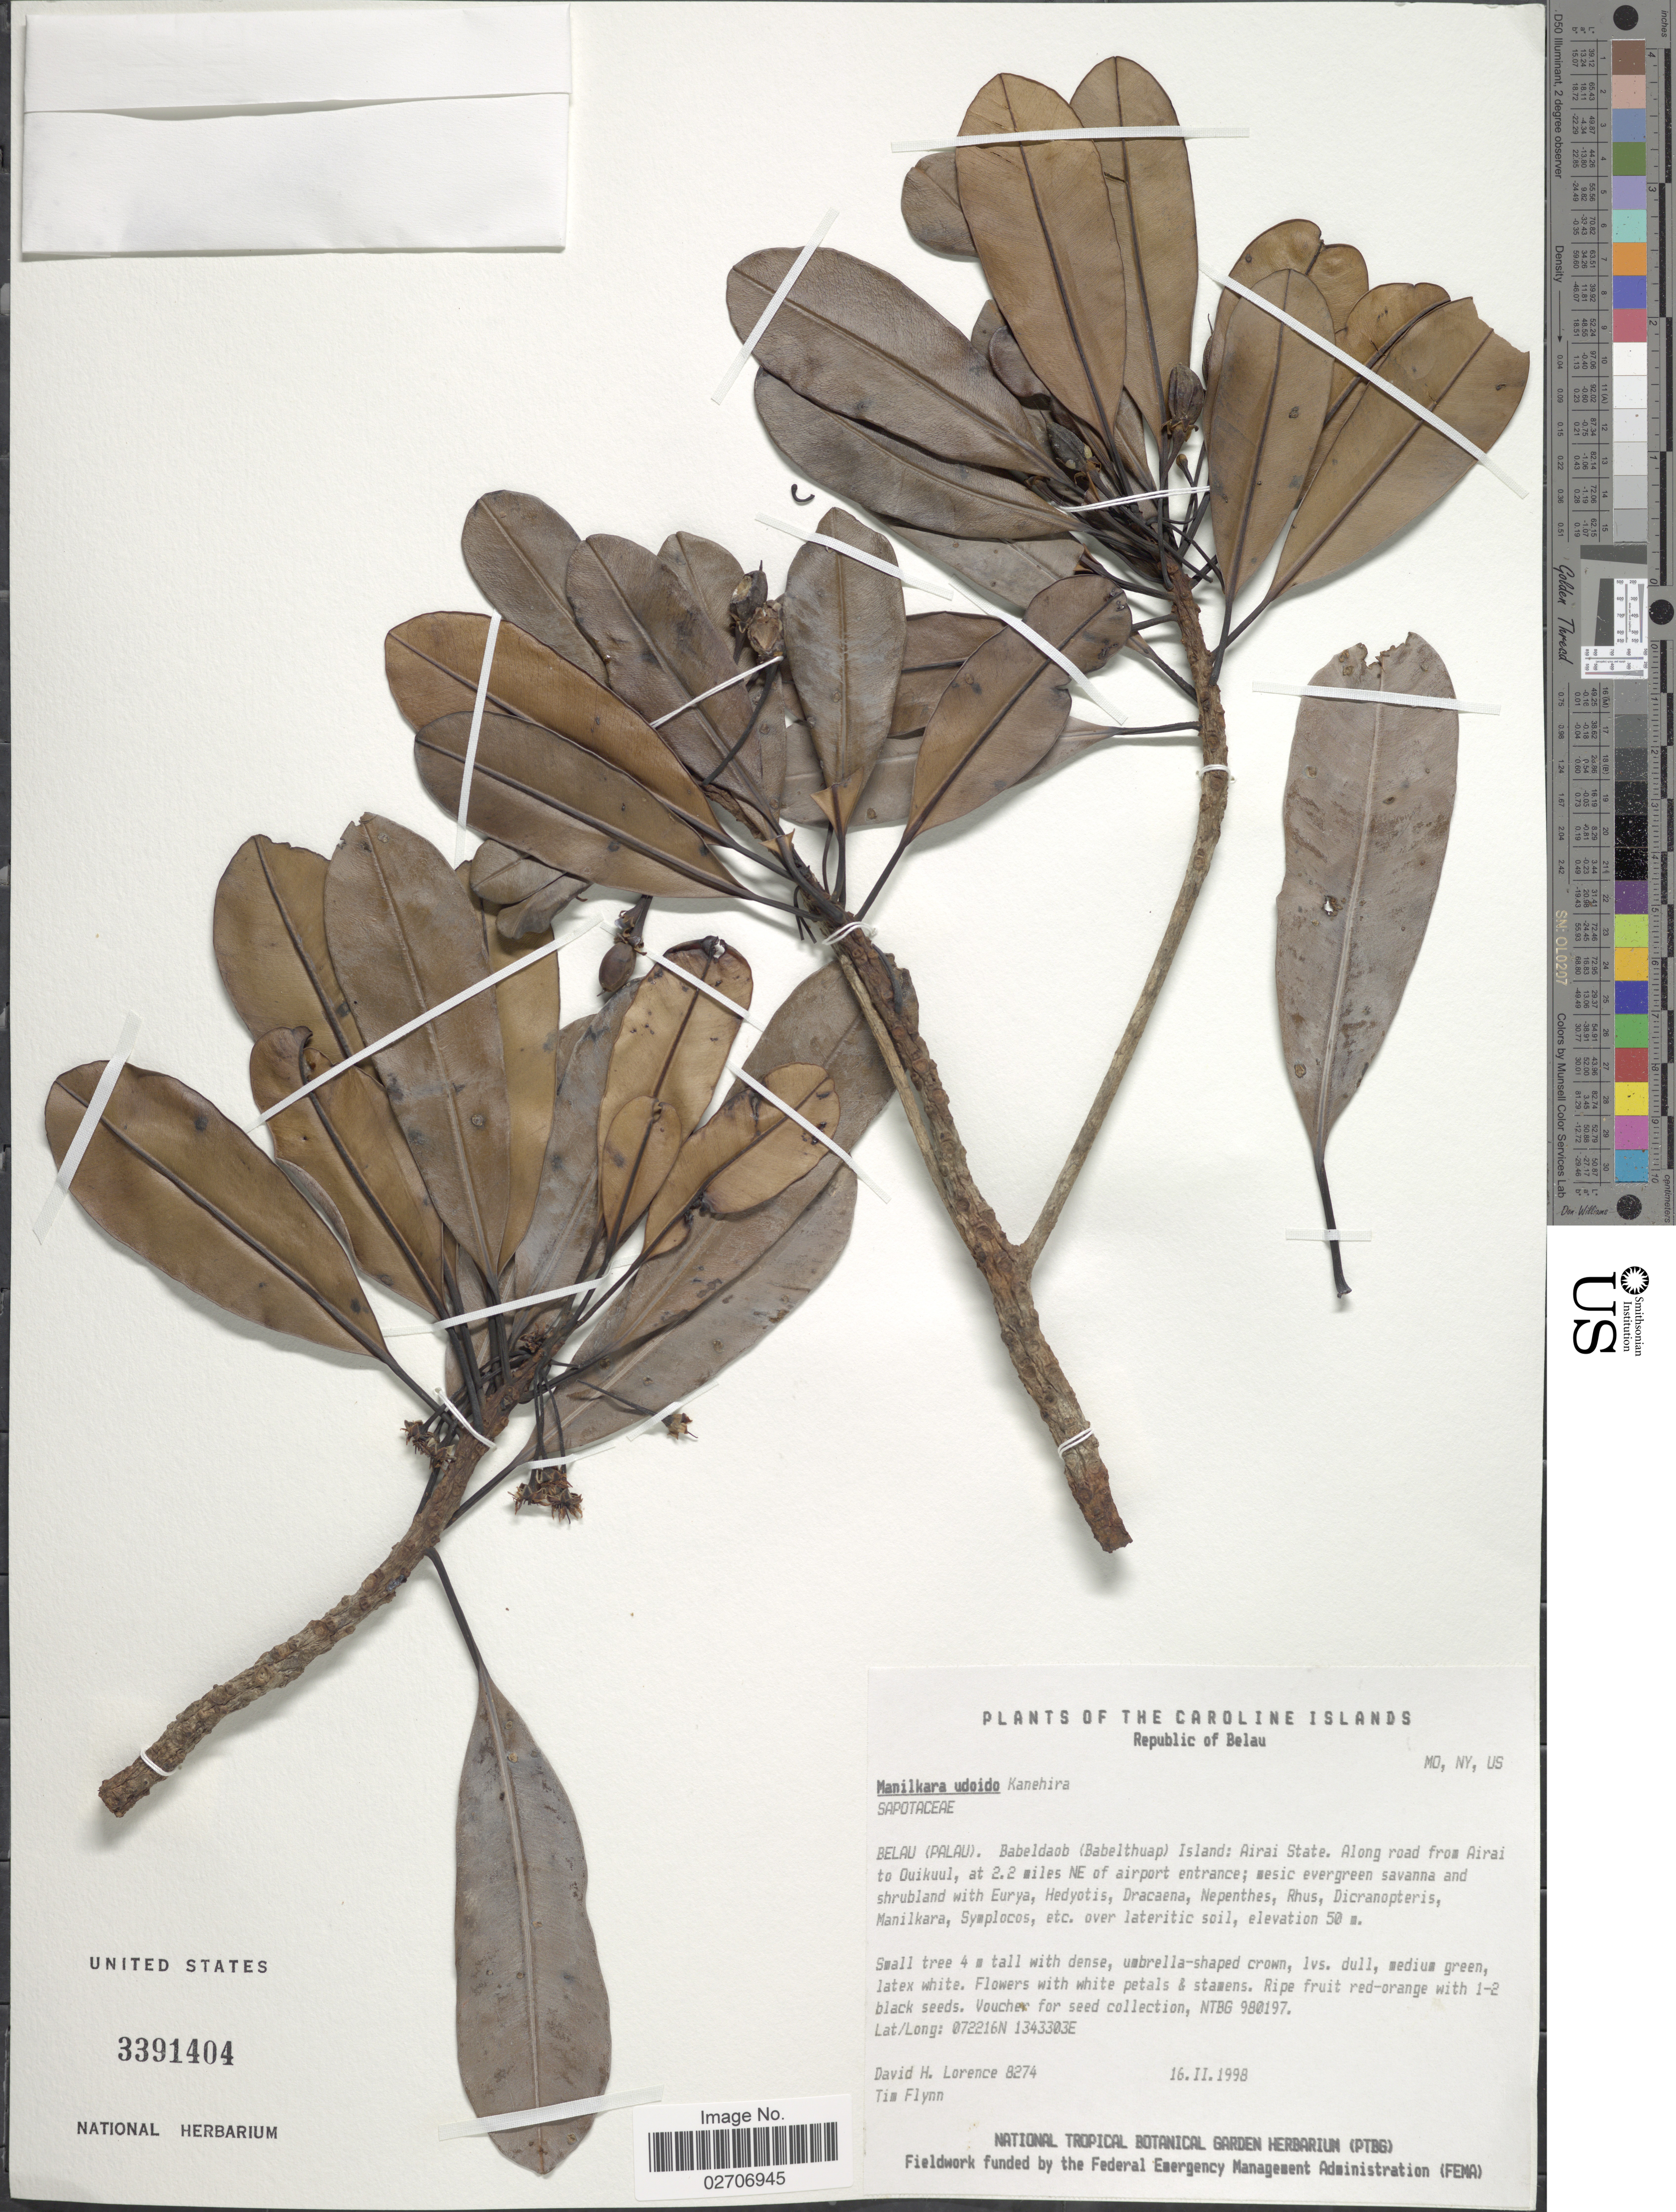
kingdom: Plantae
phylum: Tracheophyta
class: Magnoliopsida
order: Ericales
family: Sapotaceae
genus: Manilkara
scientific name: Manilkara udoido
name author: Kaneh.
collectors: D. Lorence & T. Flynn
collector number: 8274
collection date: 1998-02-16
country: Palau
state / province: Airai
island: Babeldaob [Babelthuap]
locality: Babeldaob (Babelthuap) Island: Airai State, along road from Arai to Ouikuul, at 2.2 miles NE of aiport entrance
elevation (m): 50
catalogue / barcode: US 3391404